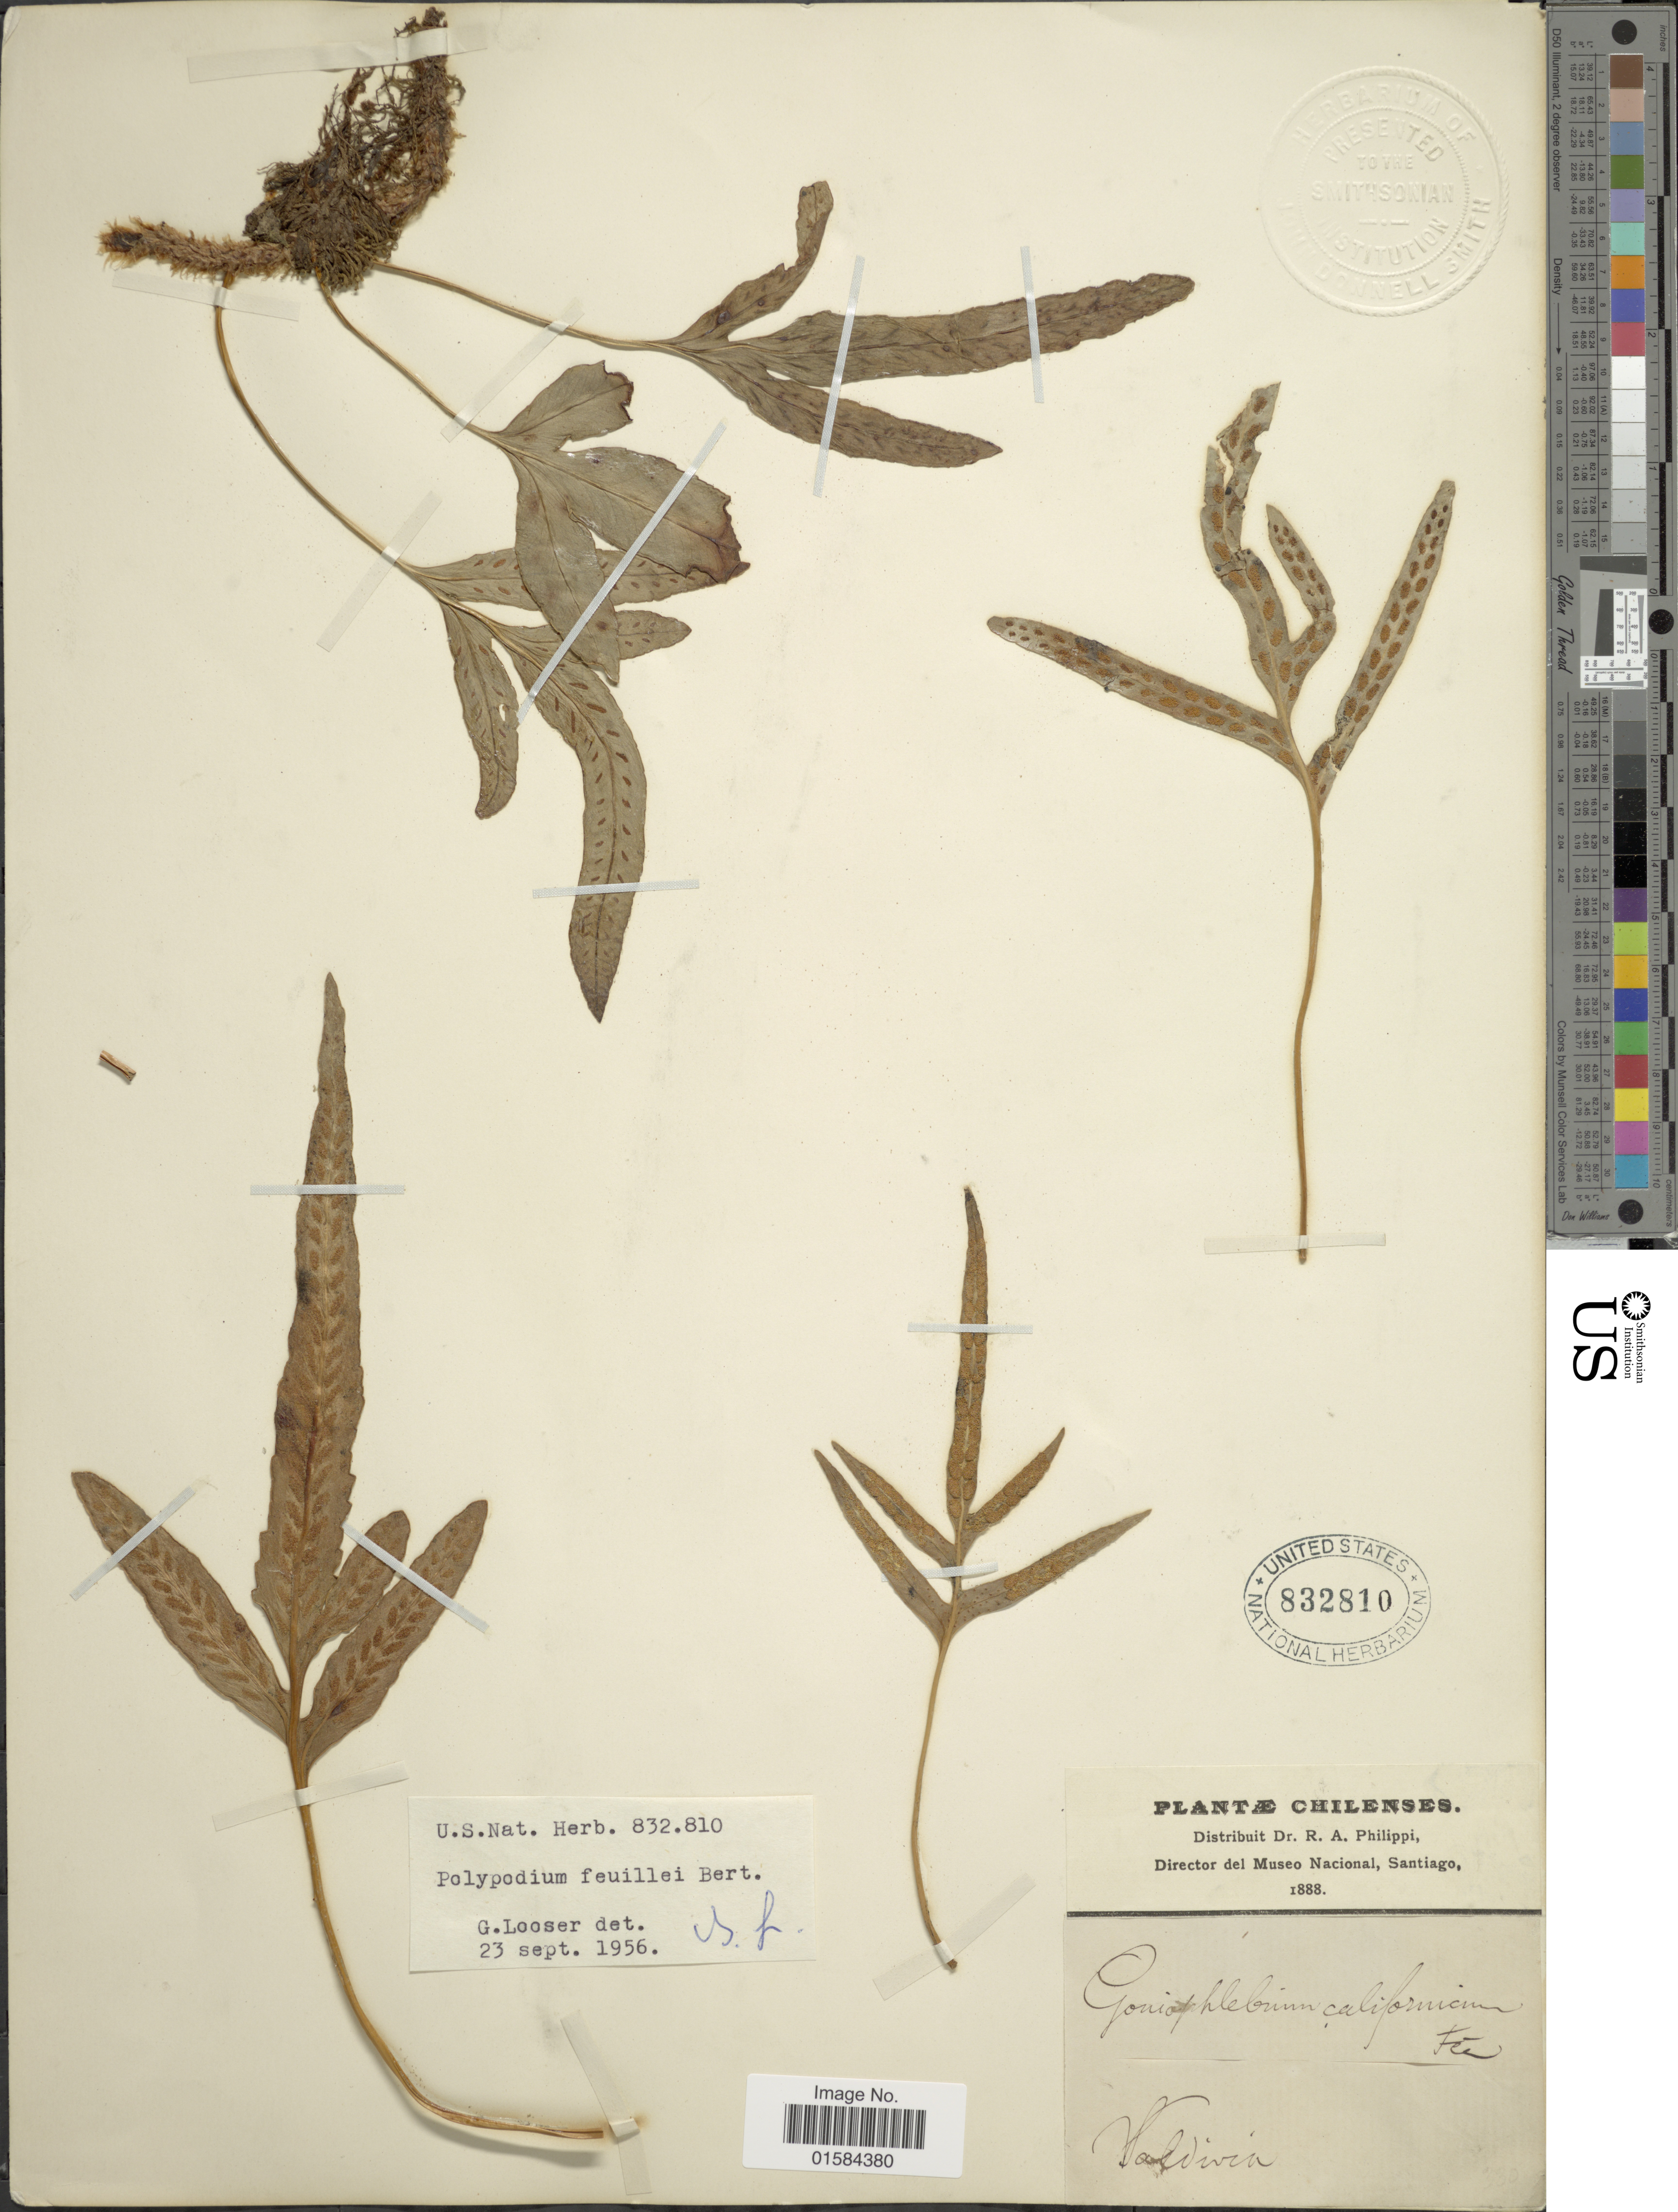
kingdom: Plantae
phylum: Tracheophyta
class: Polypodiopsida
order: Polypodiales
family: Polypodiaceae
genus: Synammia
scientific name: Synammia feuillei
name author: (Bertero) Copel.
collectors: R. A. Philippi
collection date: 1888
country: Chile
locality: Chilenses, Valdivia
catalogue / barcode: US 832810